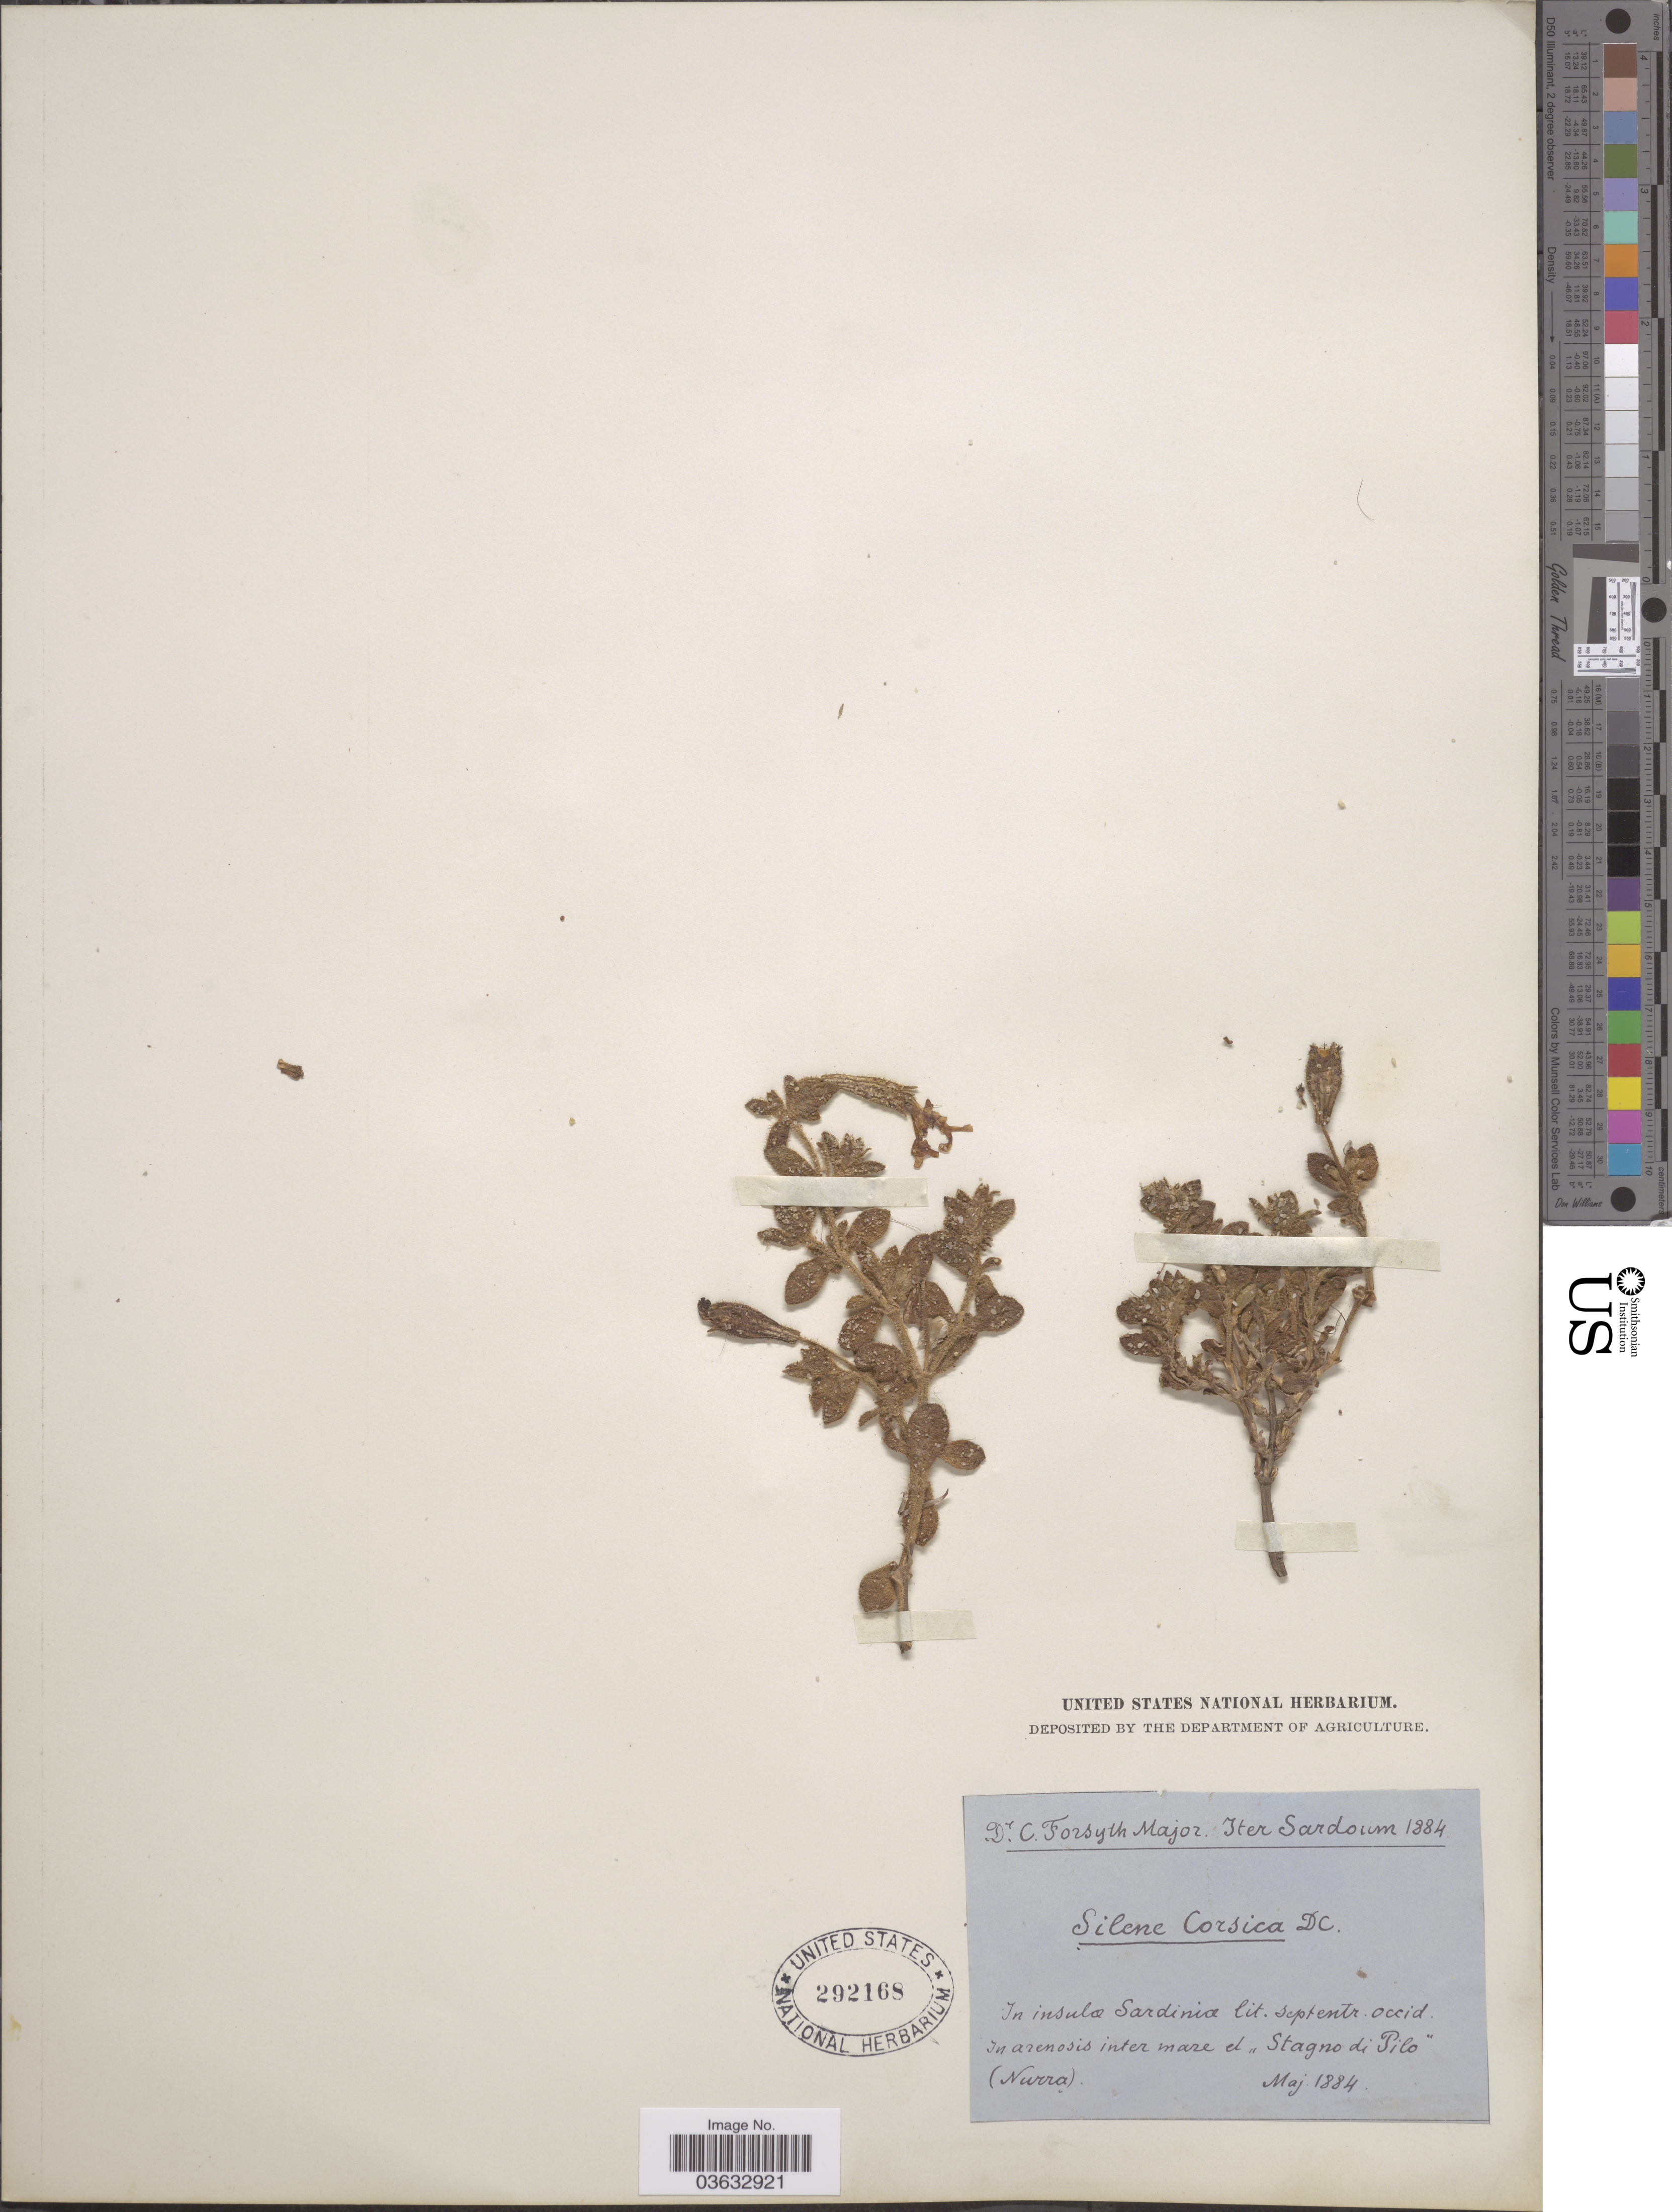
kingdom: Plantae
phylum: Tracheophyta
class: Magnoliopsida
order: Caryophyllales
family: Caryophyllaceae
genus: Silene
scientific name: Silene corsica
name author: DC.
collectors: C. I. Forsyth-Major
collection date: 1884-05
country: Italy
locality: Iter Sardoum. In insula Sardinia lit. septentr. occid. In arenosis inter mare el "Stagno di Pilo" (Nurra).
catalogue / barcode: US 292168